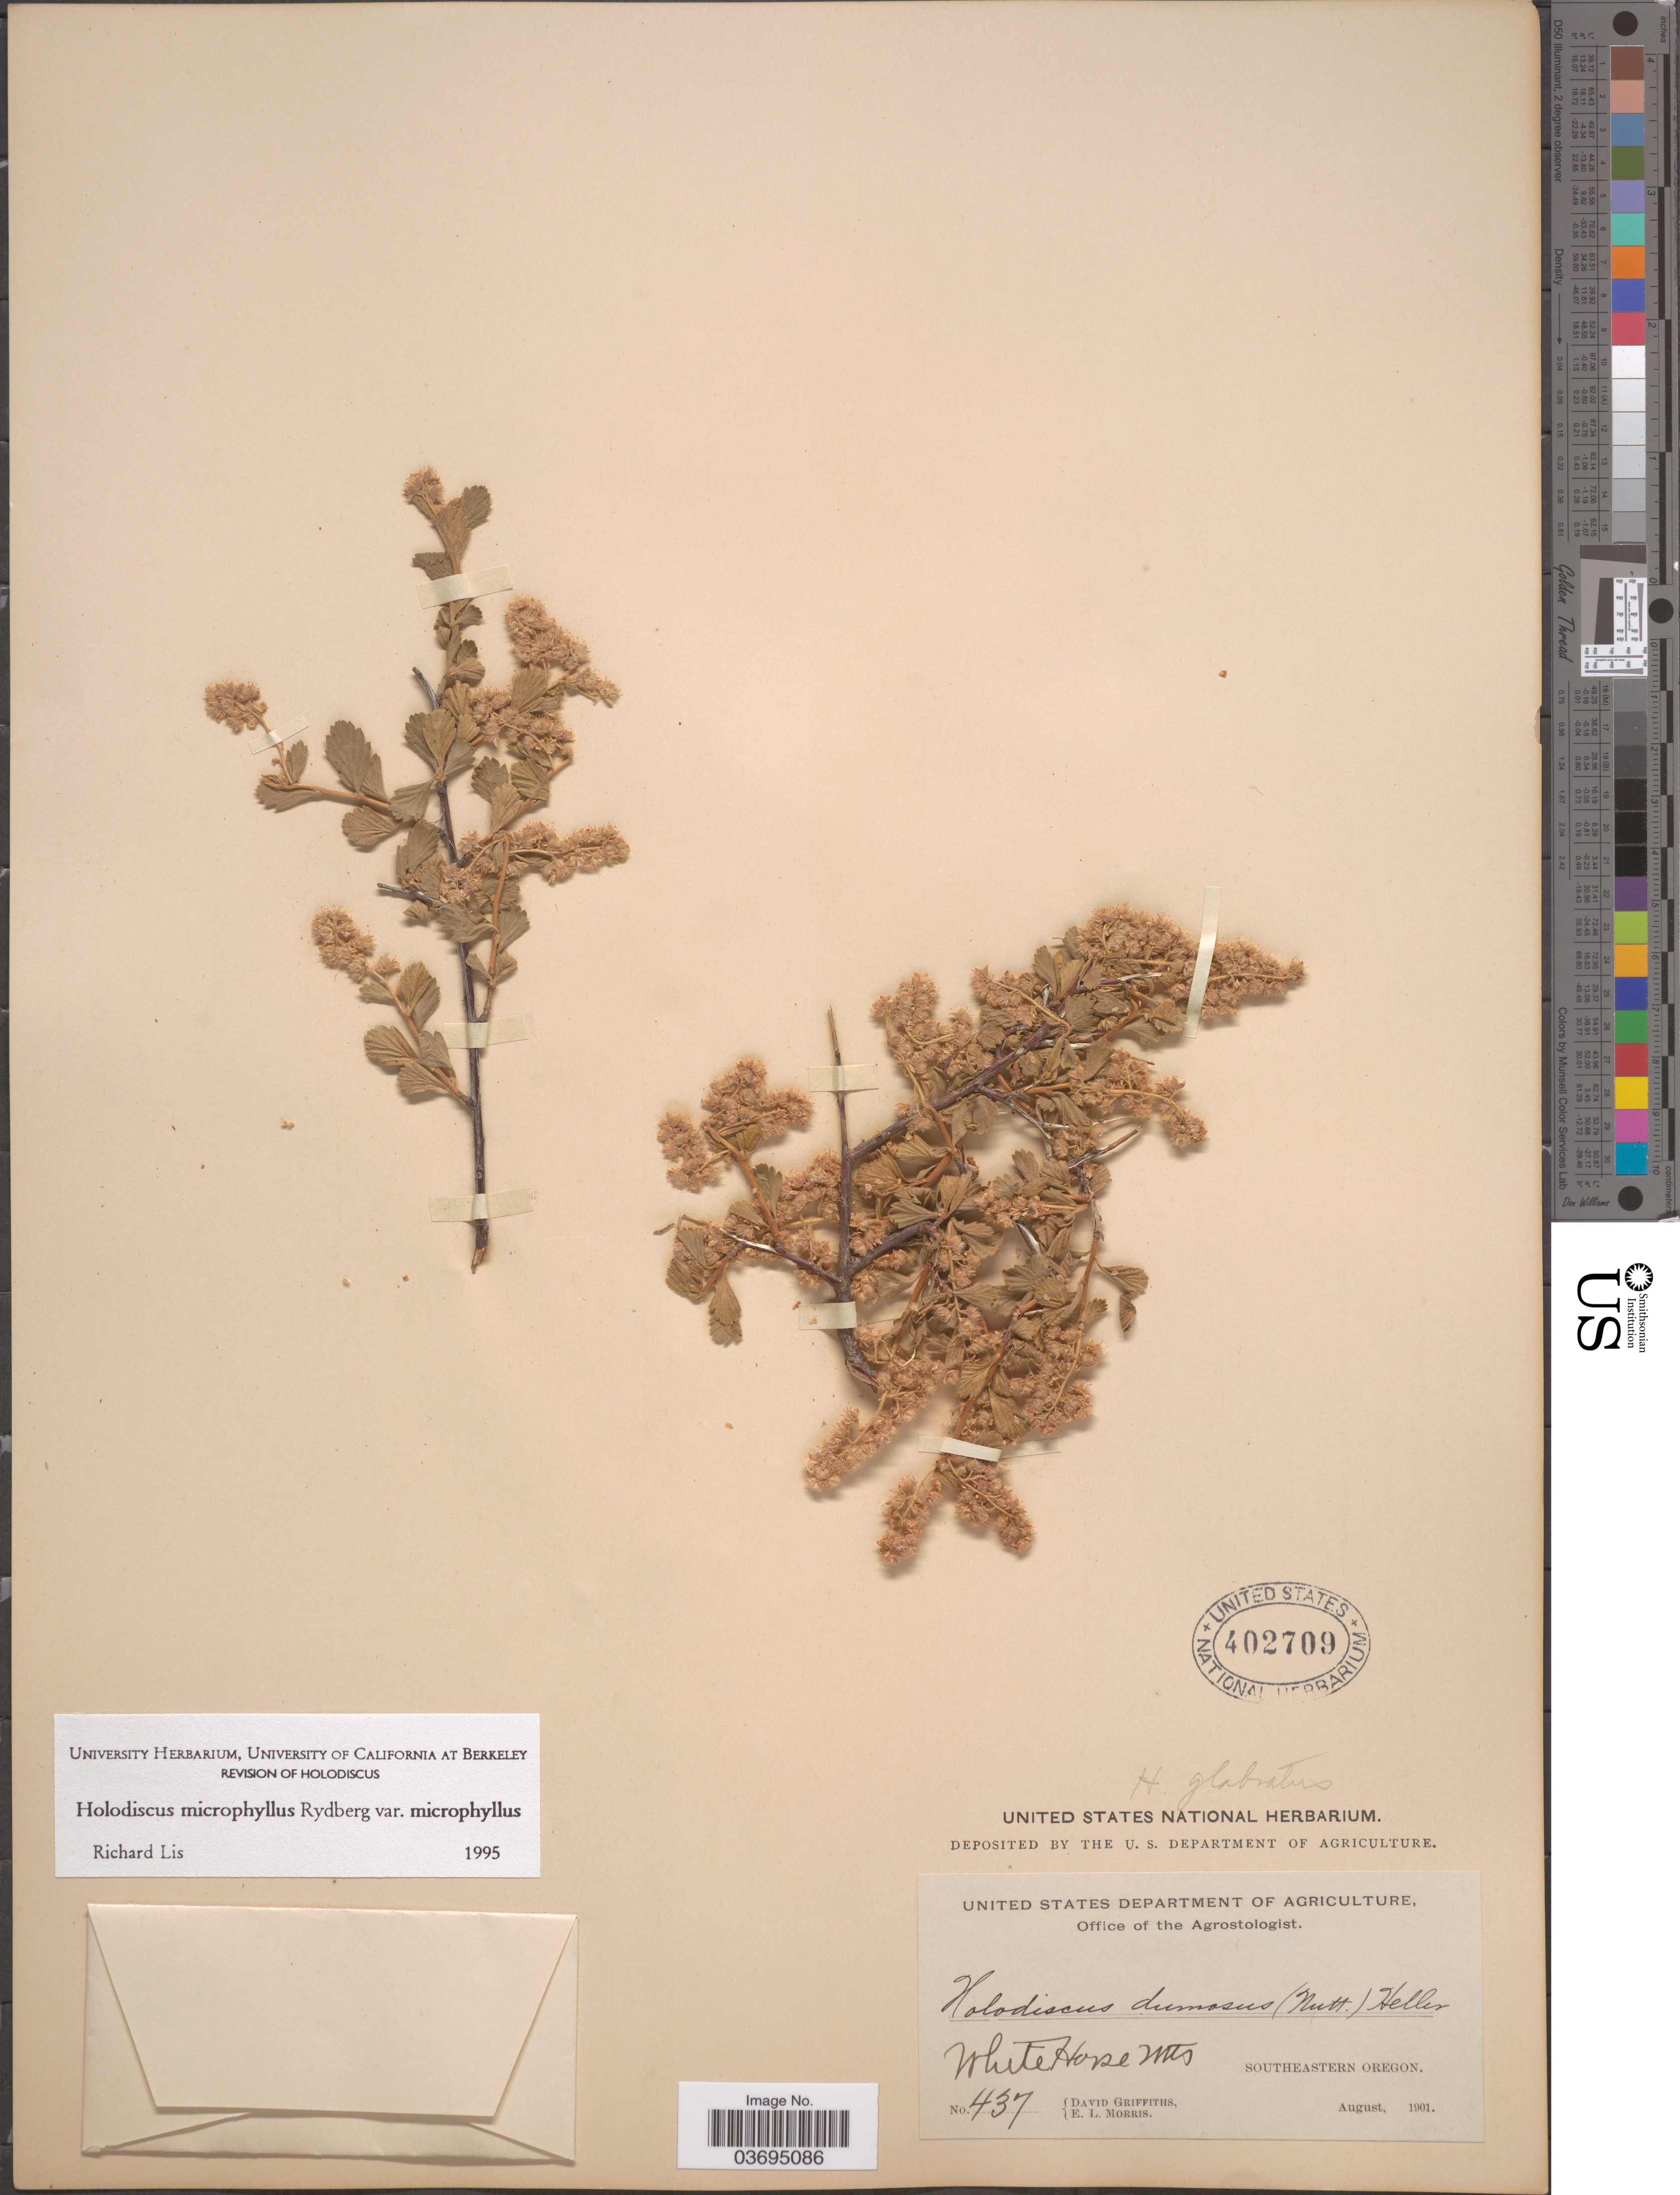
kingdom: Plantae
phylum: Tracheophyta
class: Magnoliopsida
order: Rosales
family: Rosaceae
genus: Holodiscus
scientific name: Holodiscus discolor var. microphyllus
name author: (Rydb.) Jeps.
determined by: Strong, Mark T., (BOT), Smithsonian Institution - National Museum of Natural History (UNITED STATES)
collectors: D. Griffiths & E. Morris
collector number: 437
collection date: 1901-08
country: United States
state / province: Oregon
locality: White Horse Mts. Southeastern Oregon.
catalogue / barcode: US 402709